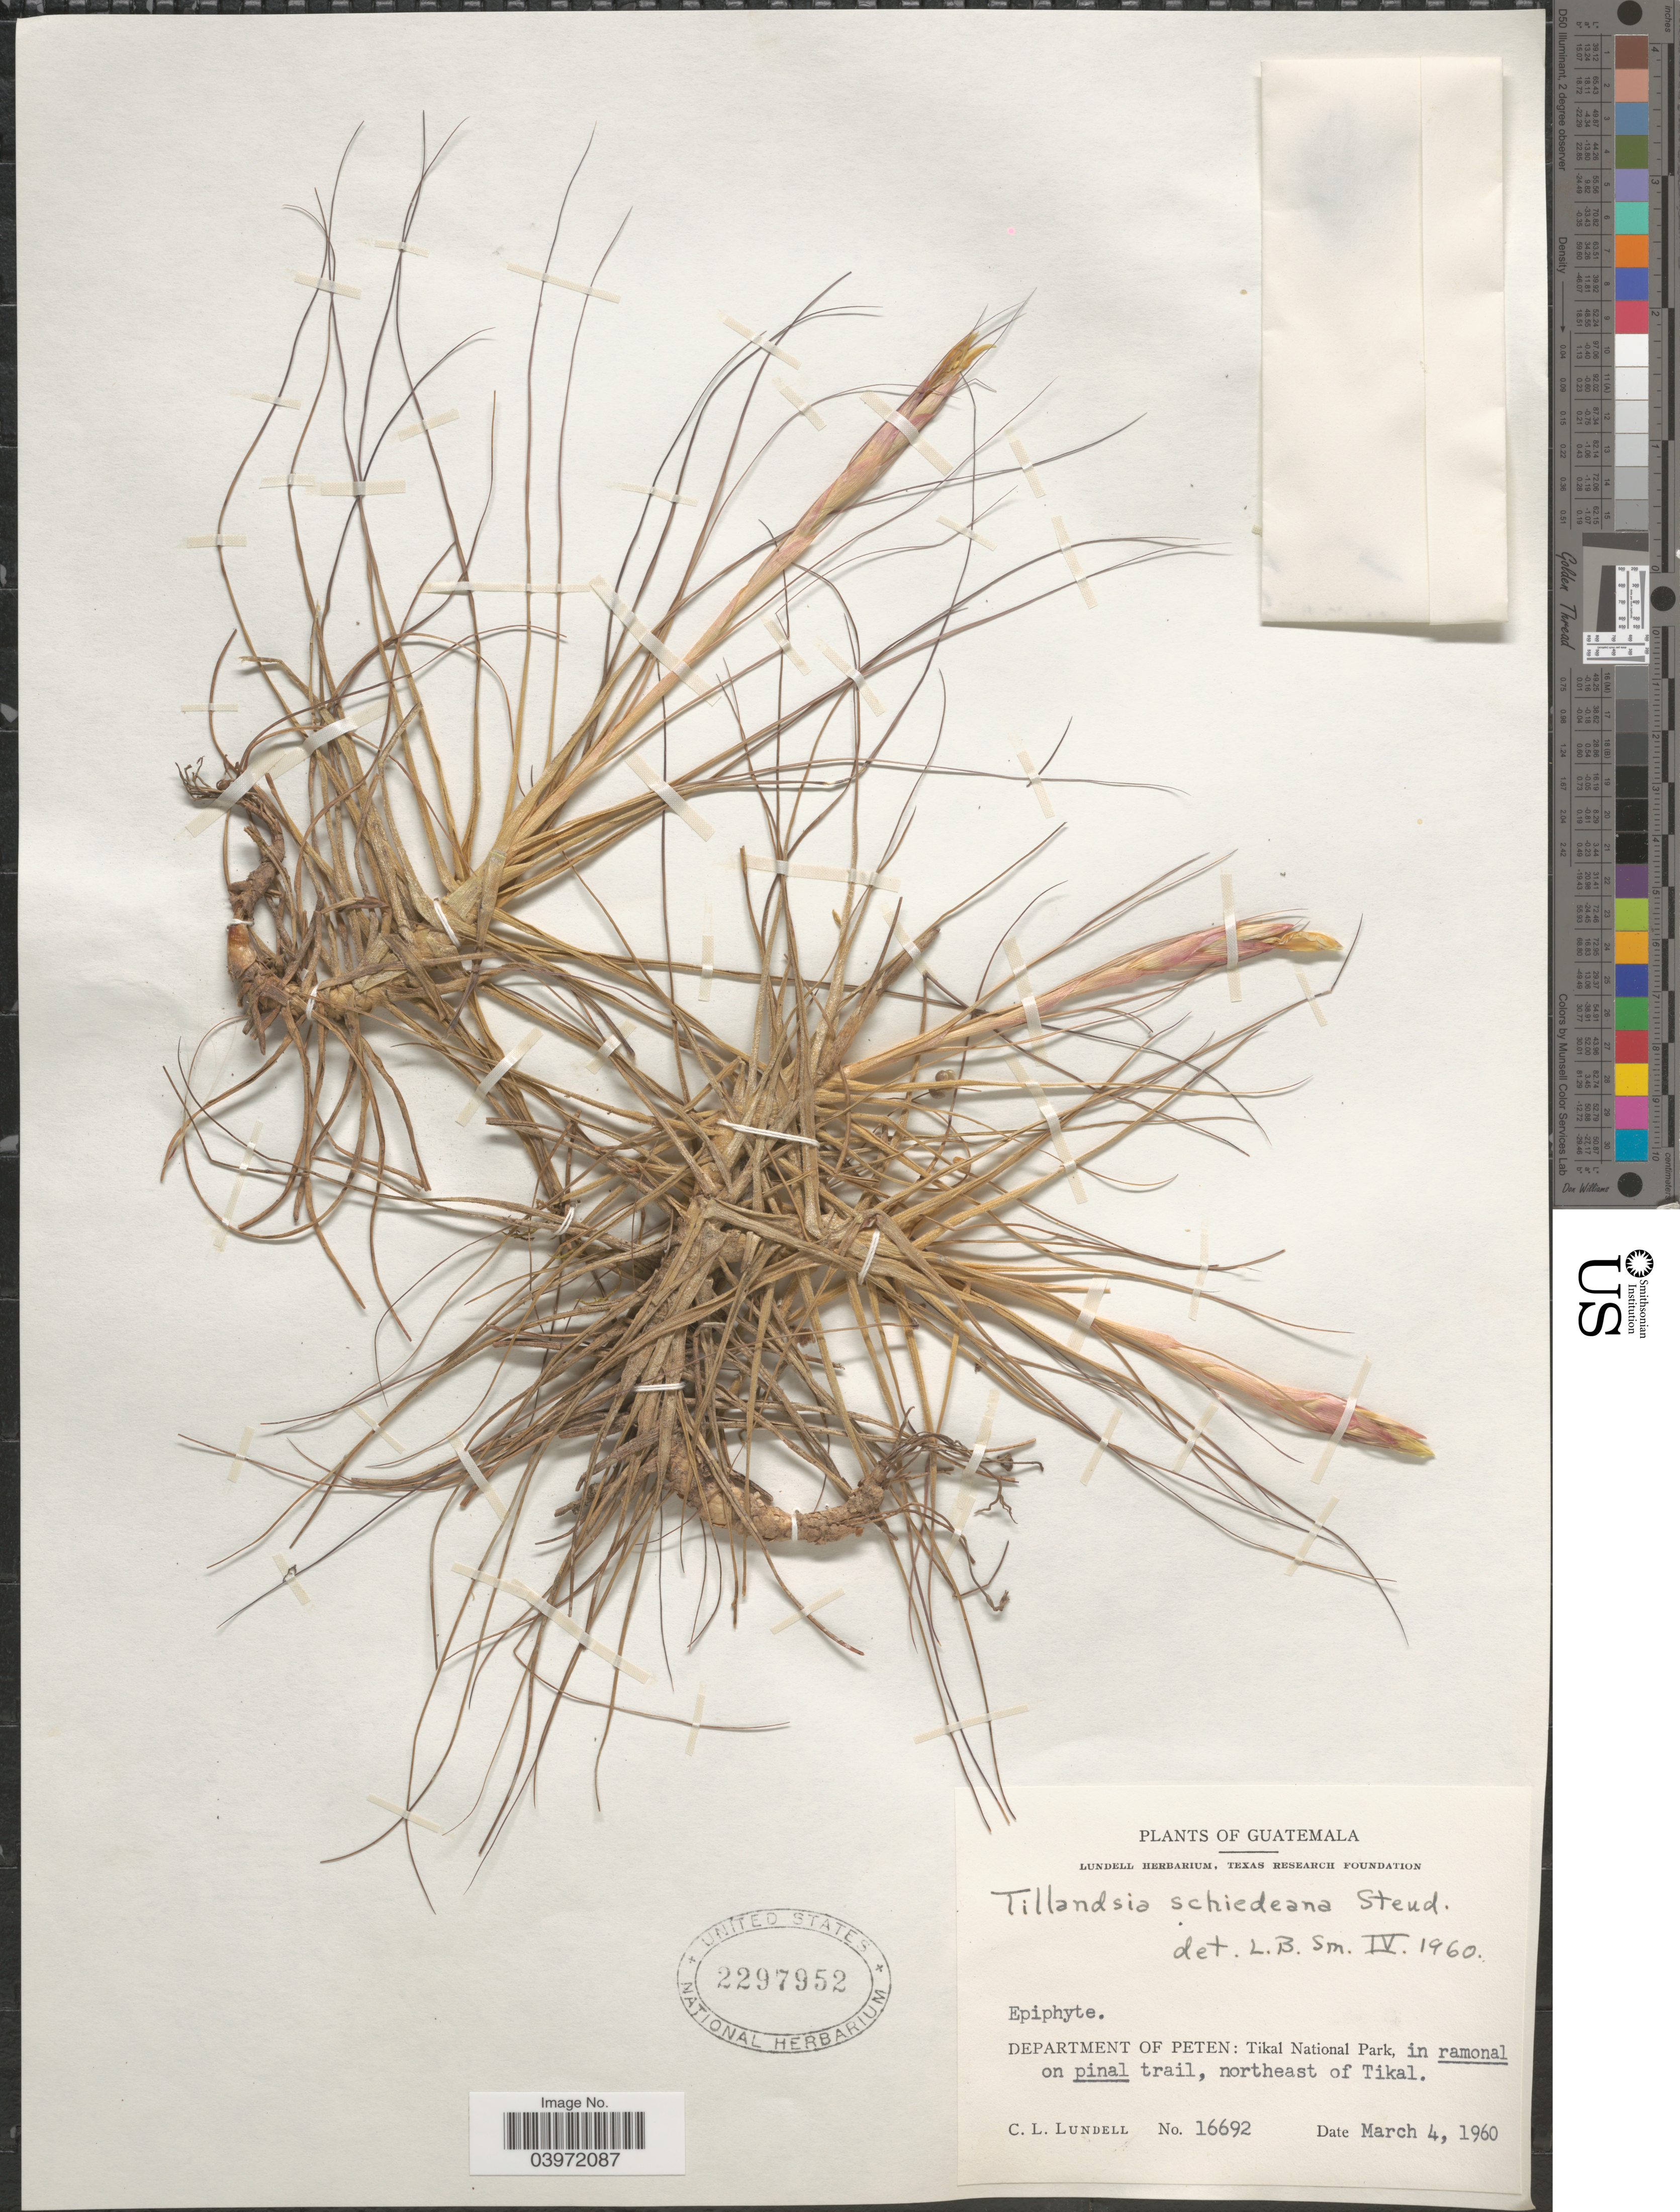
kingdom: Plantae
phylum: Tracheophyta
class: Liliopsida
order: Poales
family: Bromeliaceae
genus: Tillandsia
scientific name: Tillandsia schiedeana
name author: Steud.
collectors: C. L. Lundell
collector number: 16692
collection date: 1960-03-04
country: Guatemala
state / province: El Peten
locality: Department of Peten: Tikal National Park, northeast of Tikal.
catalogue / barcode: US 2297952